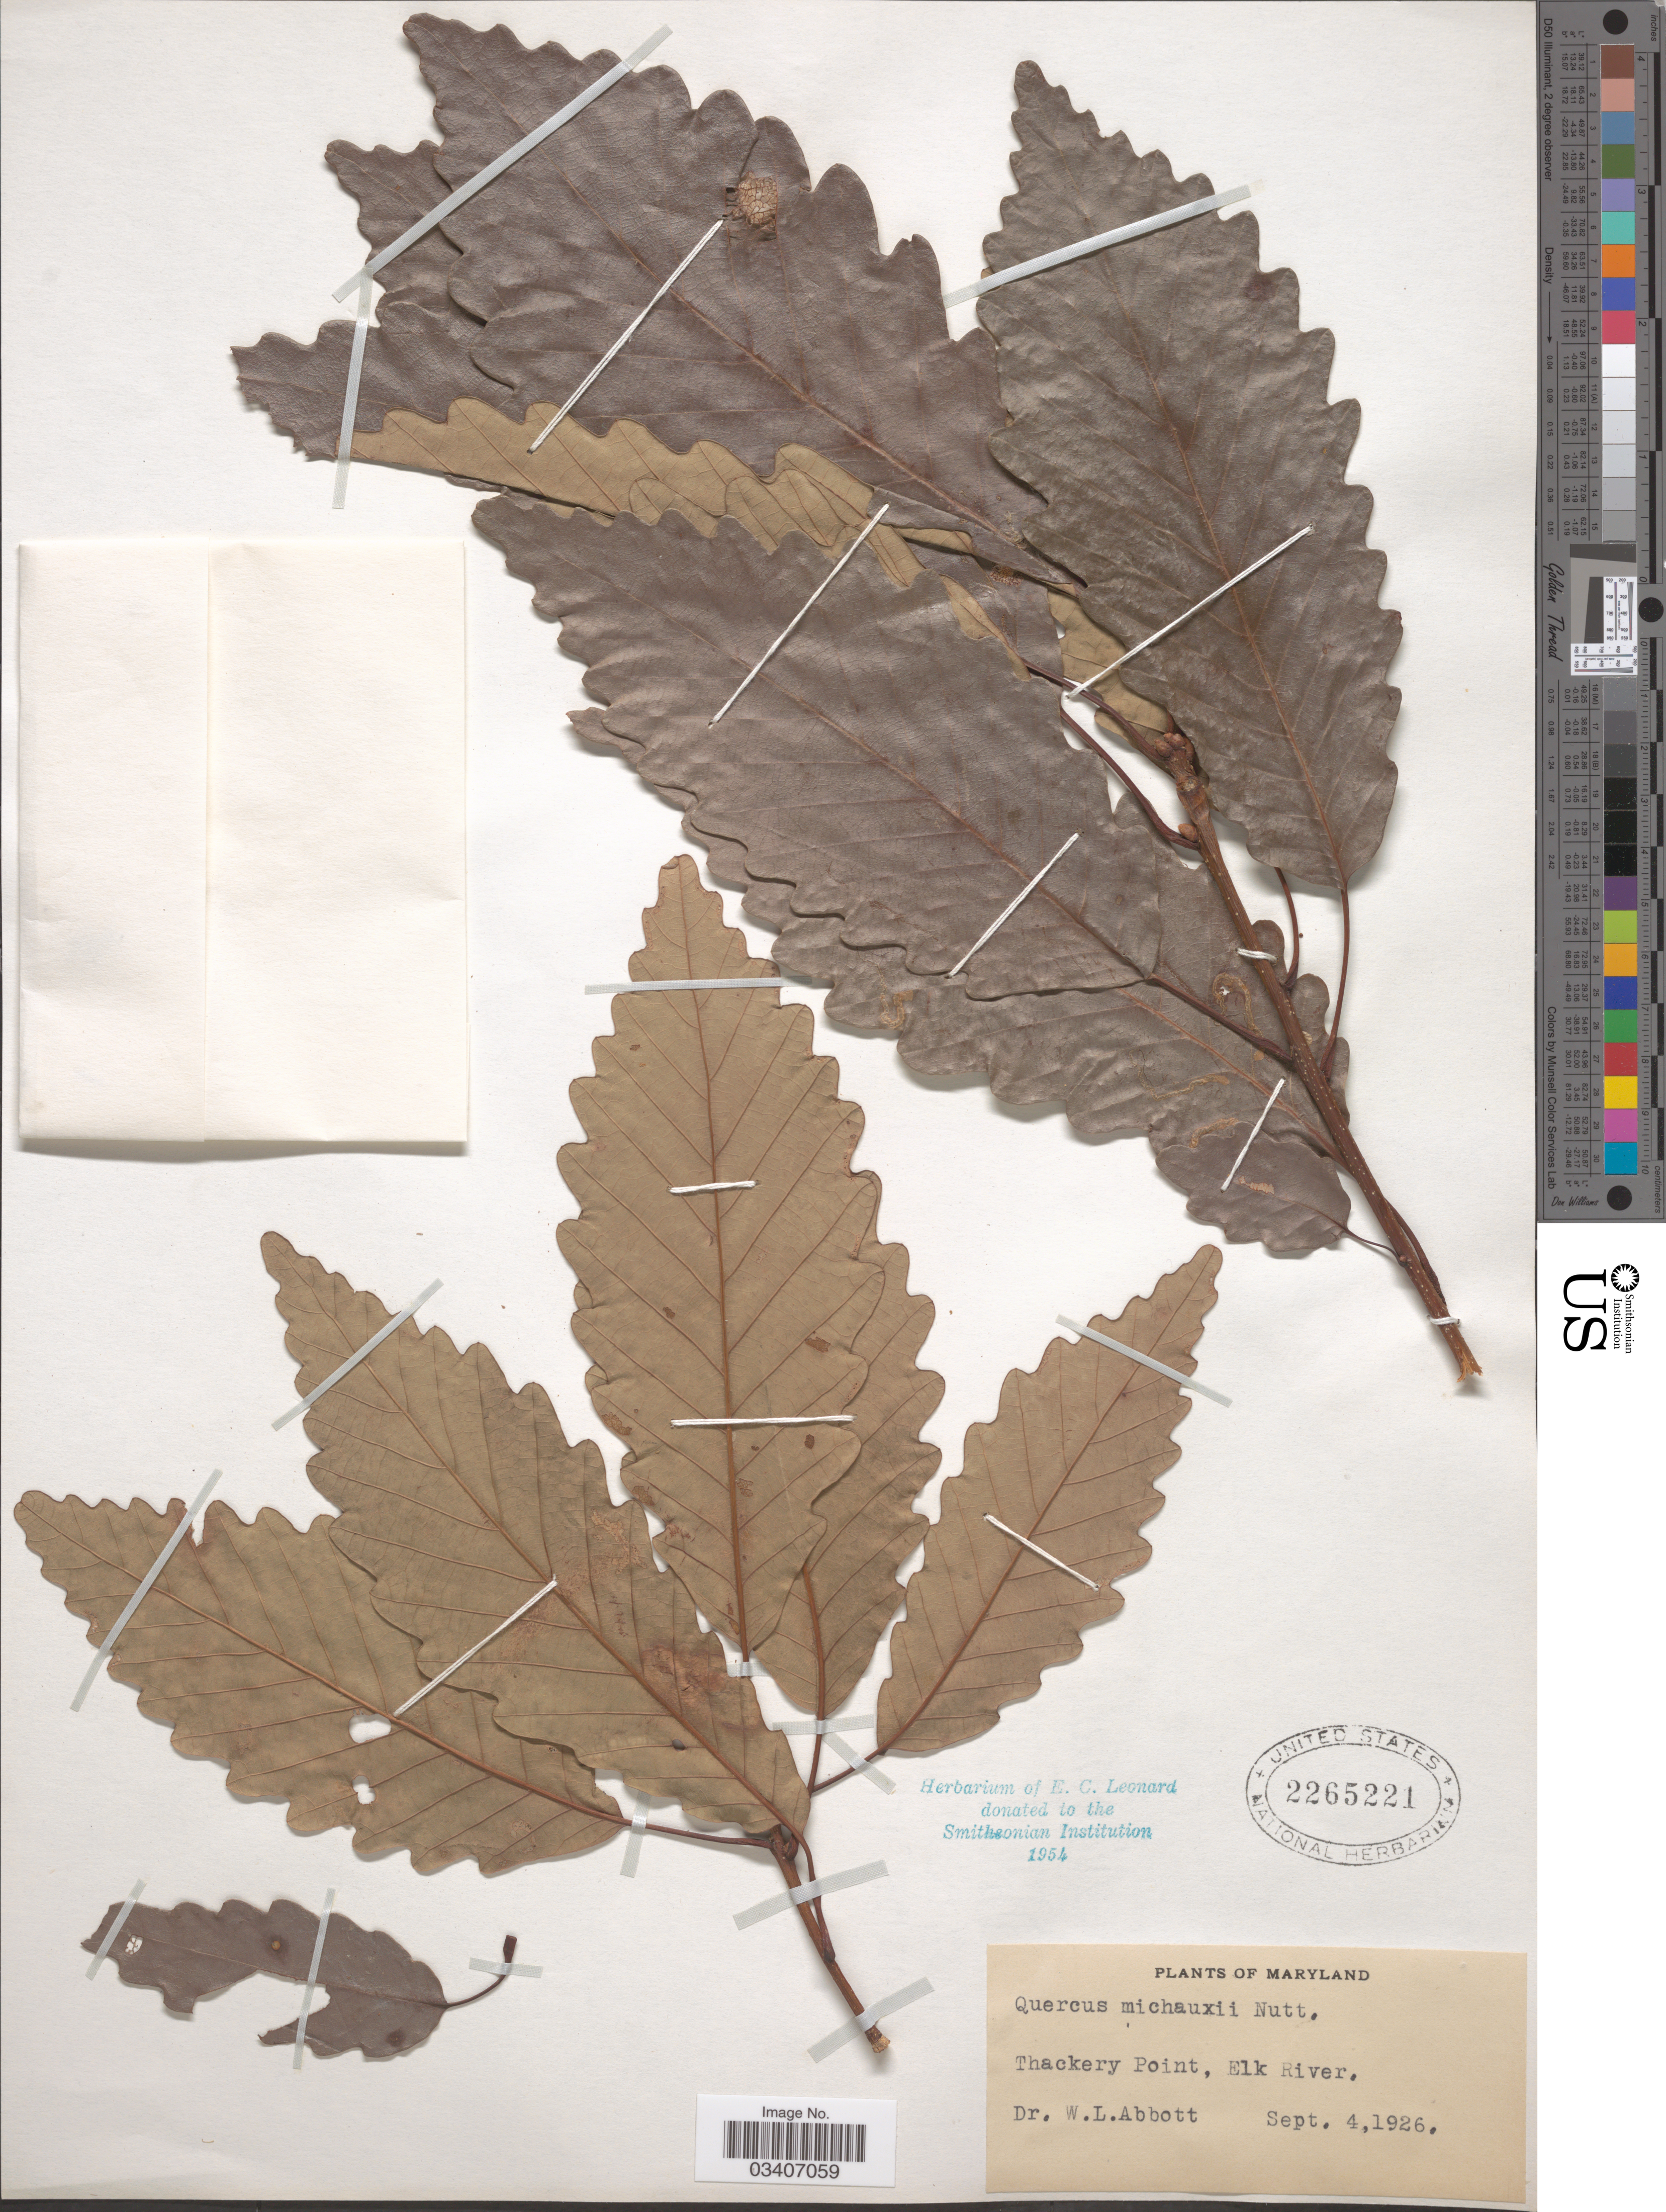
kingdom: Plantae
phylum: Tracheophyta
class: Magnoliopsida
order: Fagales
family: Fagaceae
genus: Quercus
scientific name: Quercus montana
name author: Willd.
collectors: W. L. Abbott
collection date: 1926-09-04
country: United States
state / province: Maryland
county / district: Cecil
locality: Thackery Point, Elk River.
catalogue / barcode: US 2265221